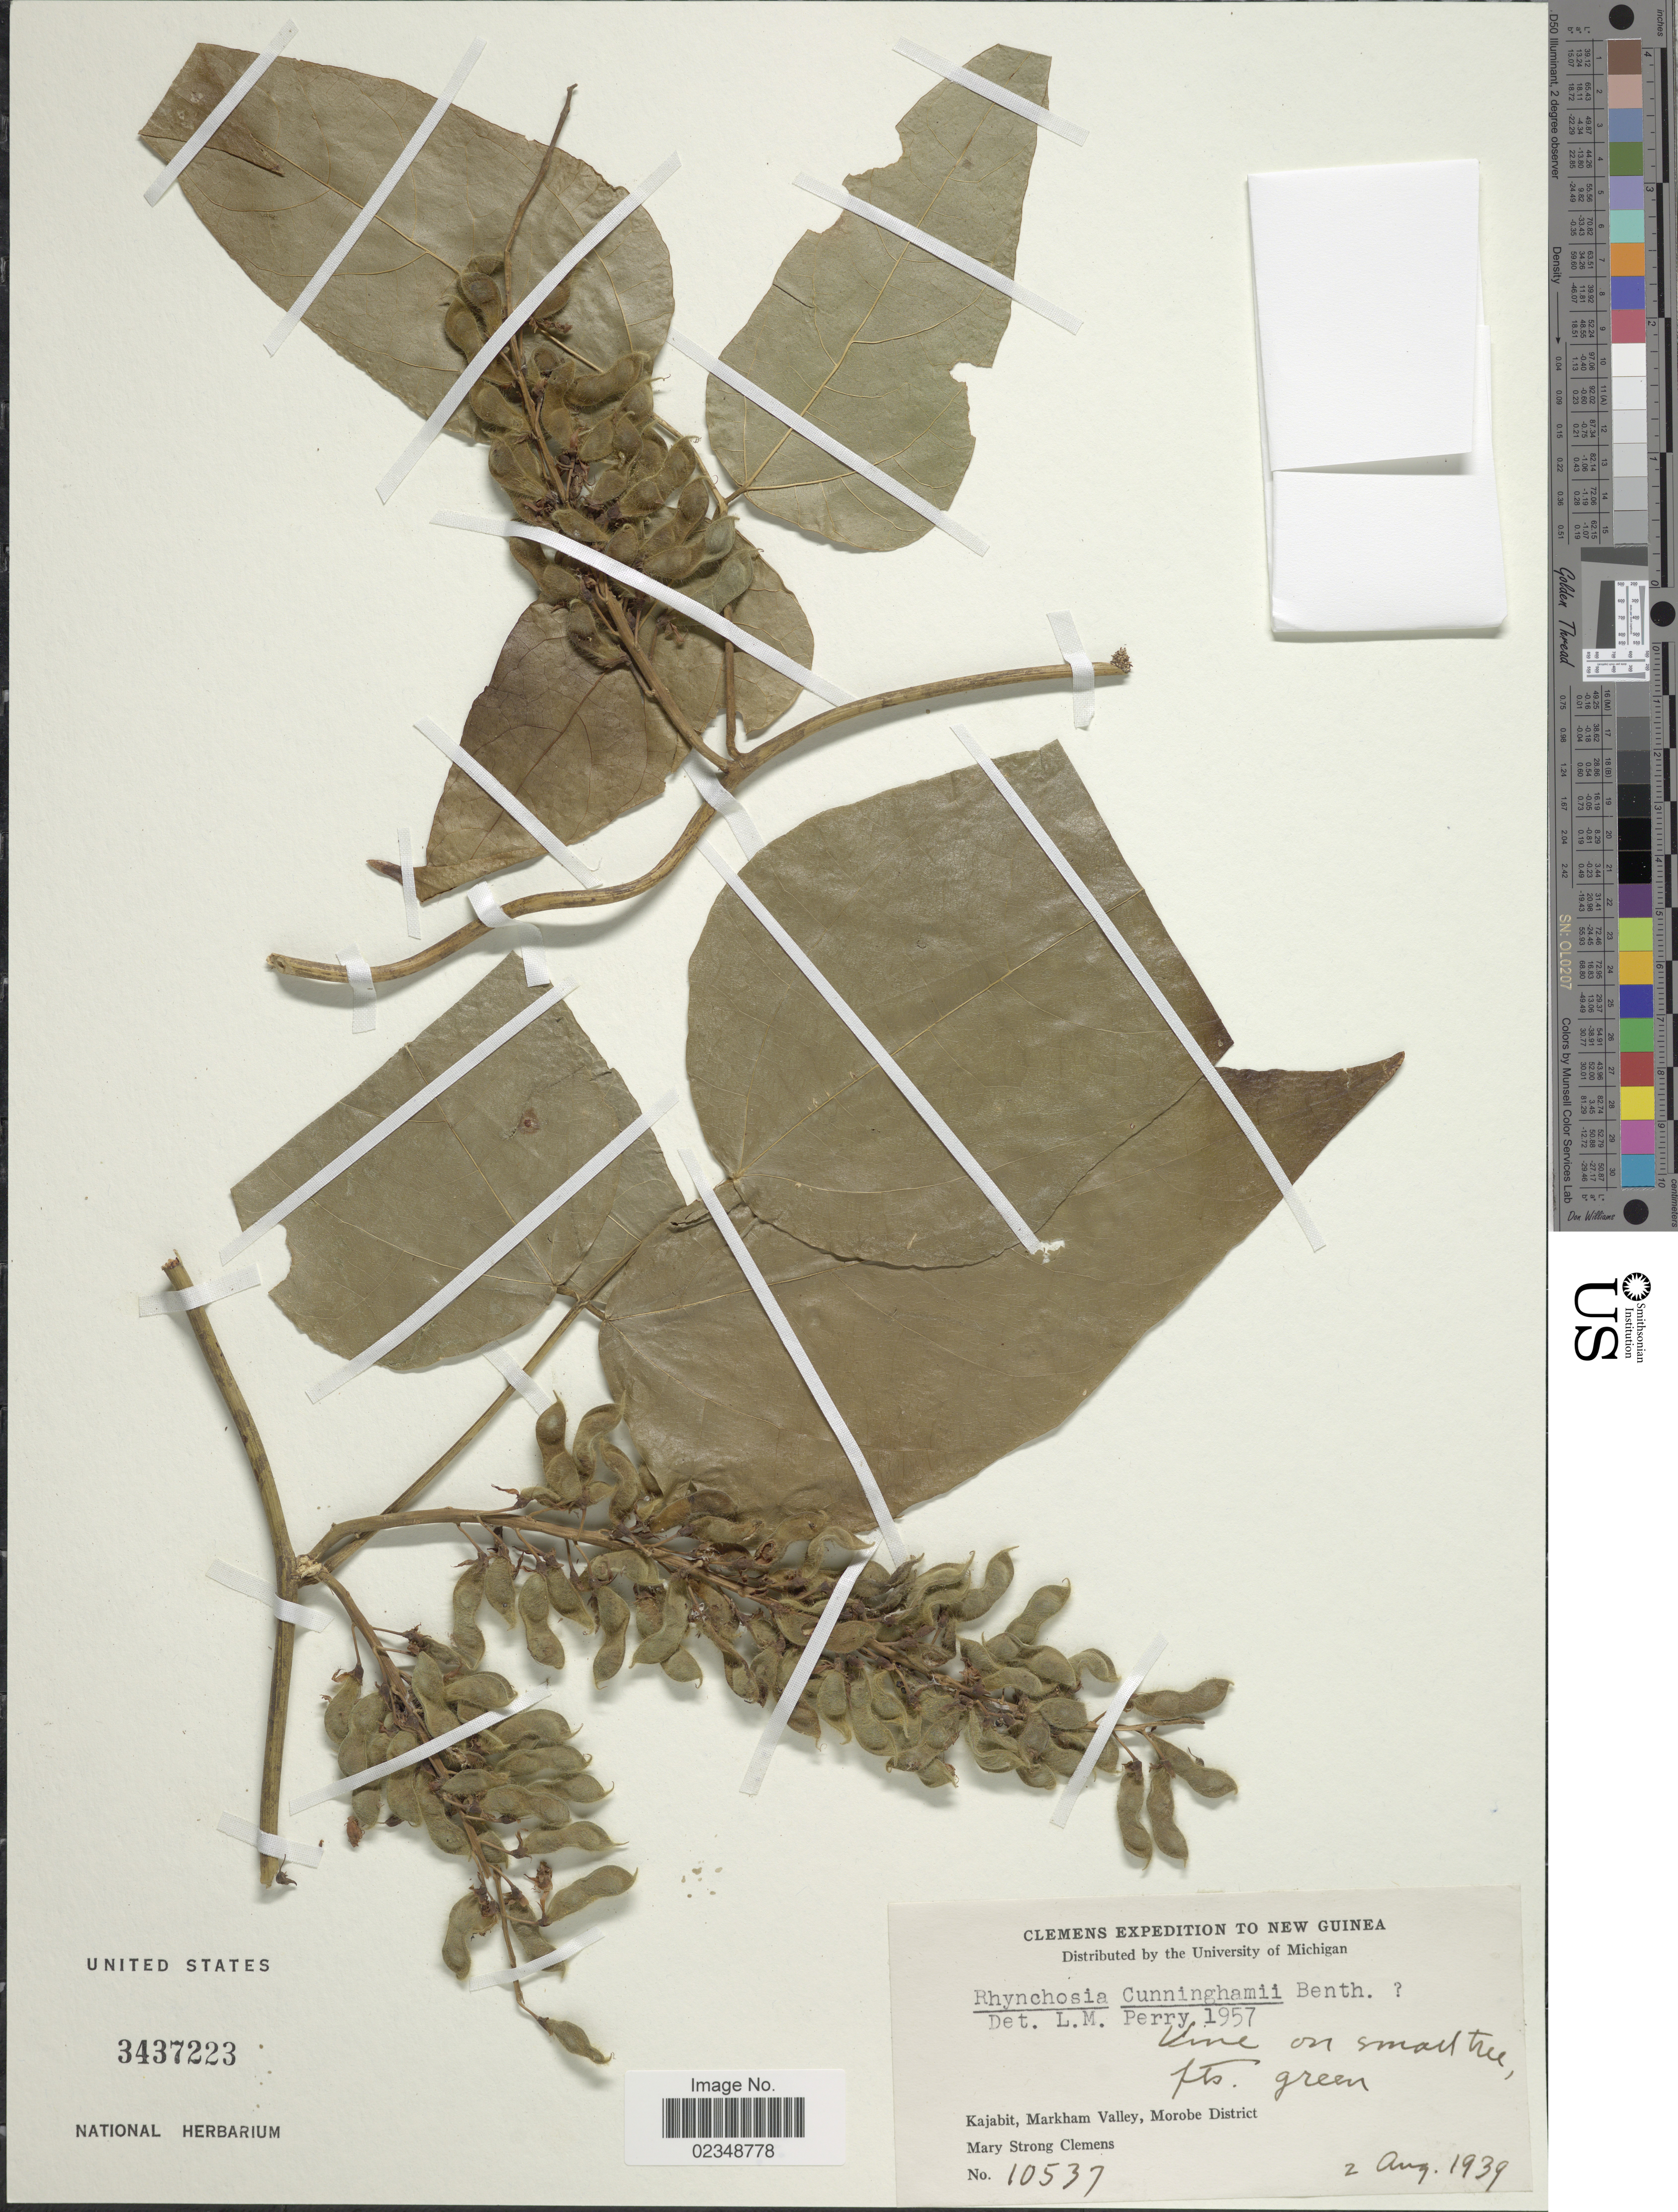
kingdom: Plantae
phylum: Tracheophyta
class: Magnoliopsida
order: Fabales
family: Fabaceae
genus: Rhynchosia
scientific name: Rhynchosia cunninghamii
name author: Benth.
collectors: M. S. Clemens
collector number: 10537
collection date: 1939-08-02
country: Papua New Guinea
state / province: Morobe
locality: New Guinea. Kajabit, Markham Valley, Morobe District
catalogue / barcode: US 3437223